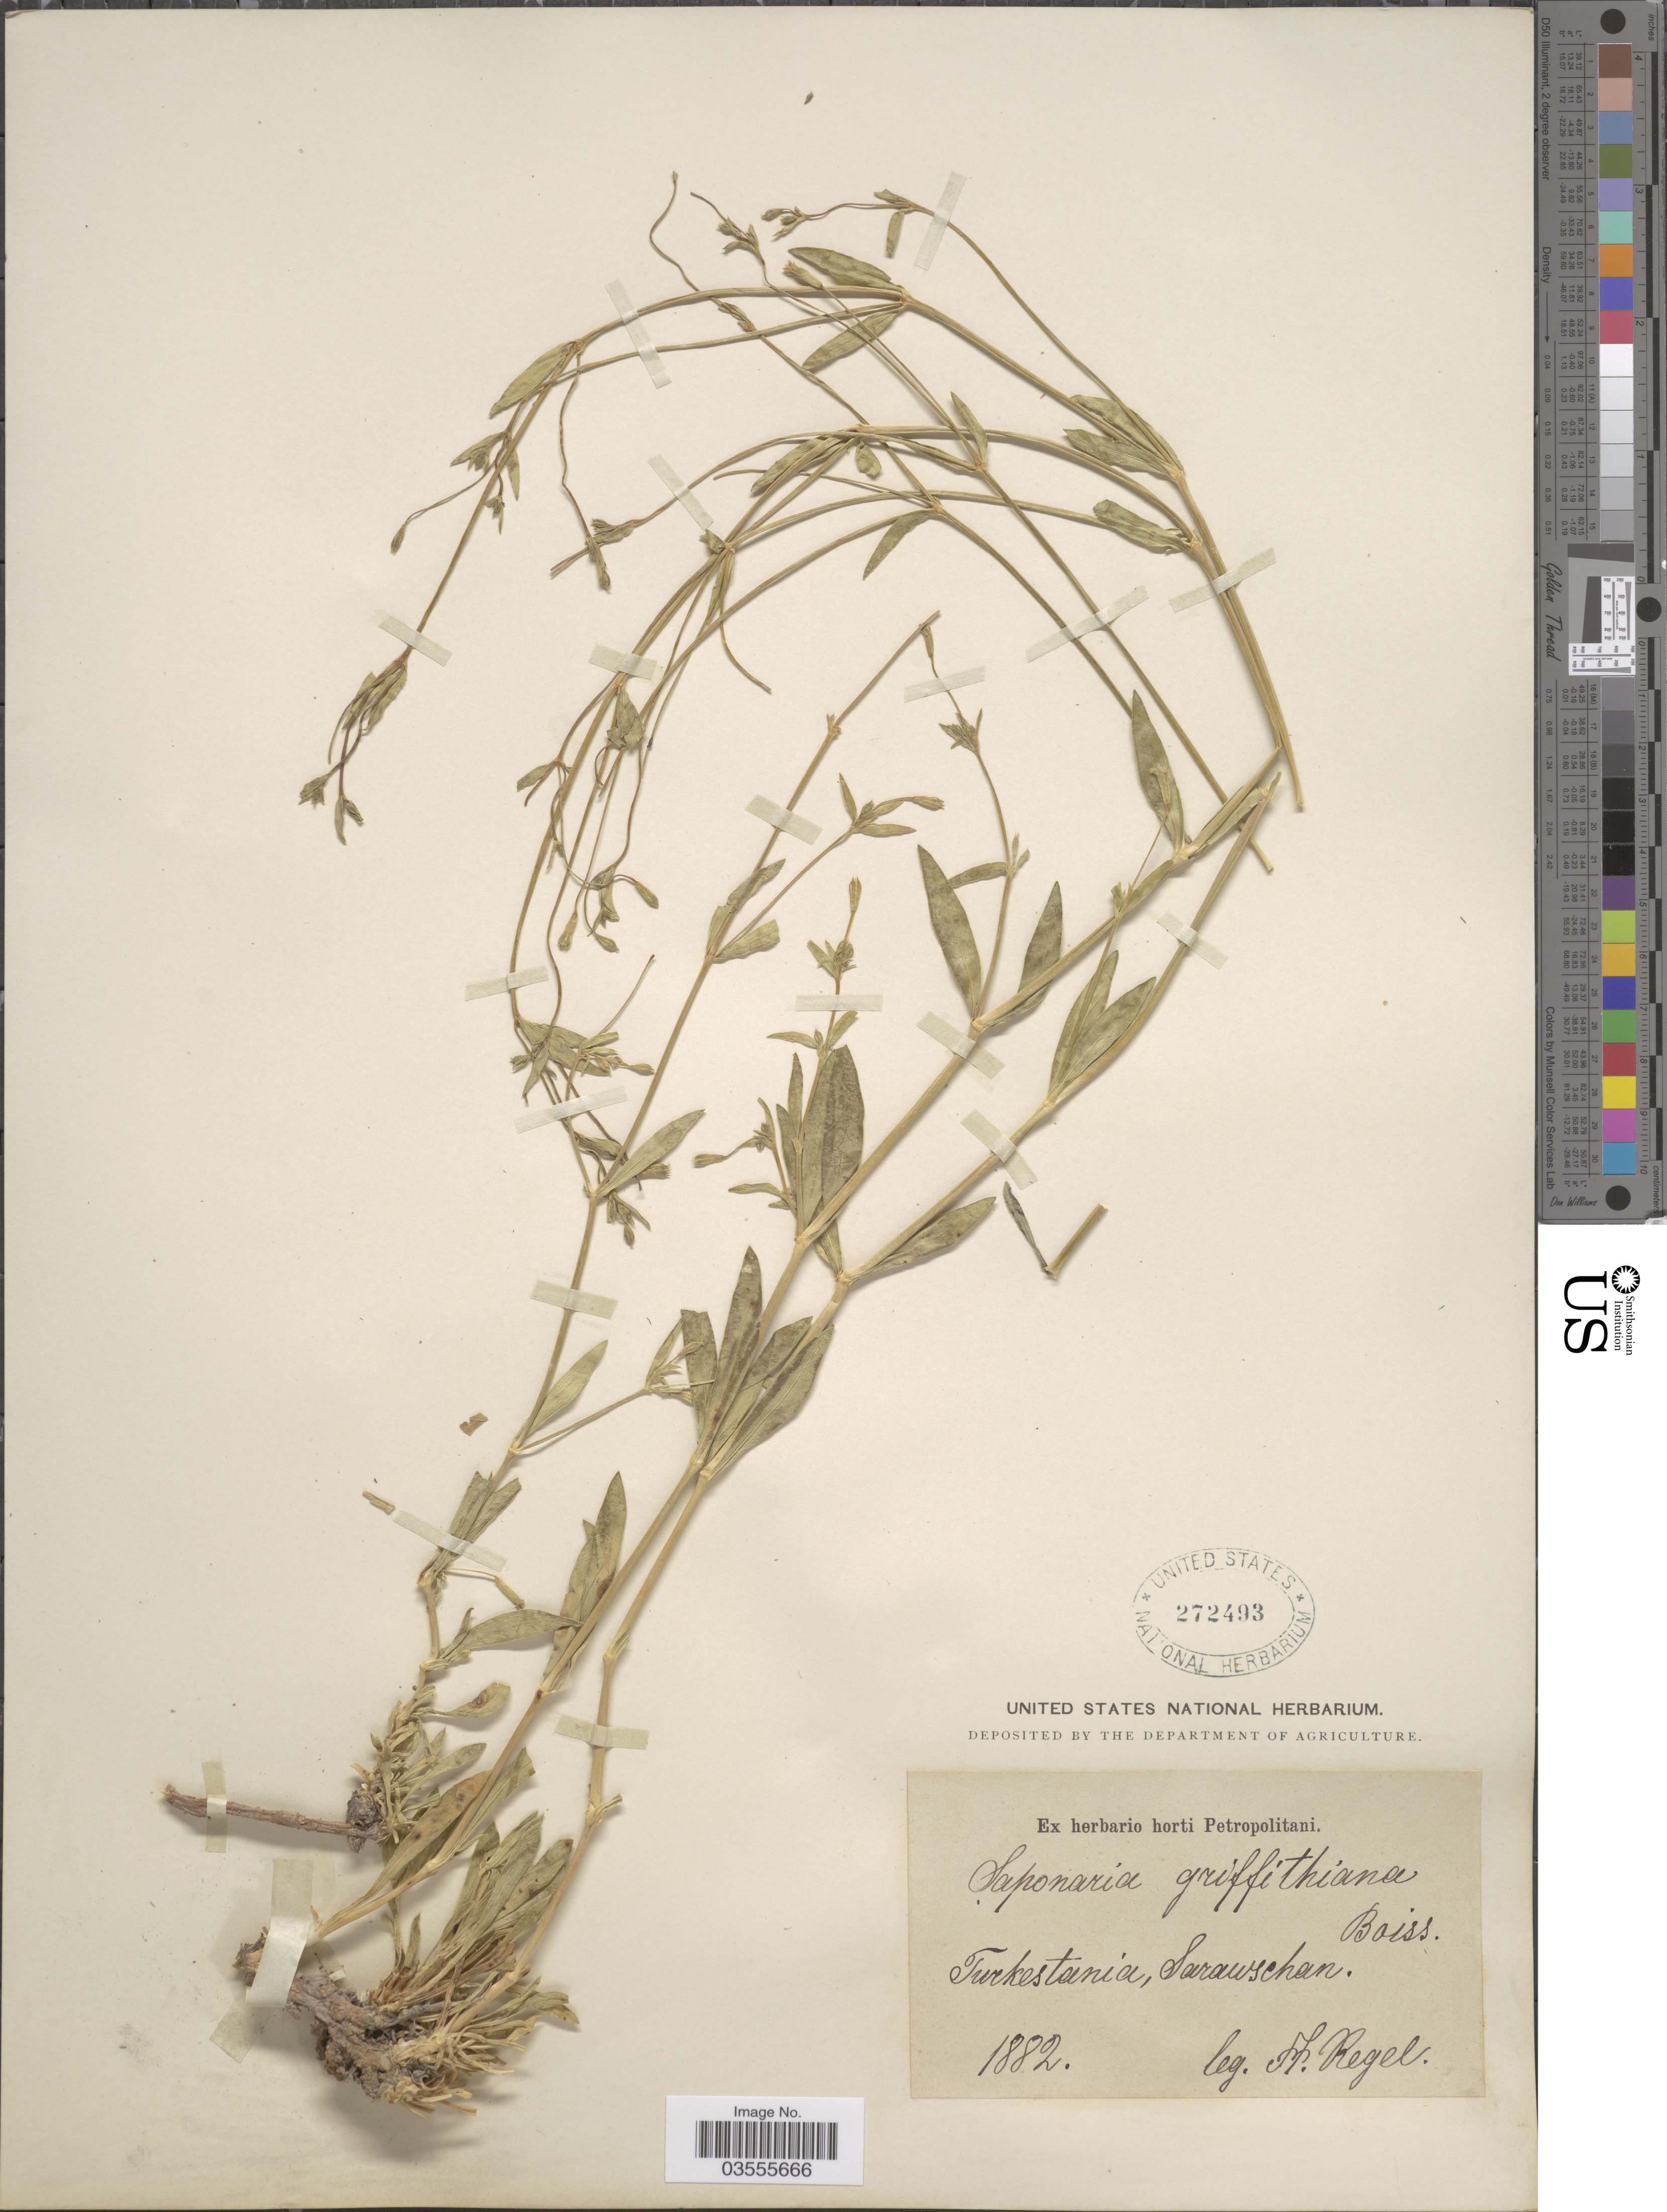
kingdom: Plantae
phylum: Tracheophyta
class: Magnoliopsida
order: Caryophyllales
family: Caryophyllaceae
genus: Saponaria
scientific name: Saponaria griffithiana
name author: Boiss.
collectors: A. Regel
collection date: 1882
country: Russian Federation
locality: Turkestania, Sarawschan.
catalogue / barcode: US 272493